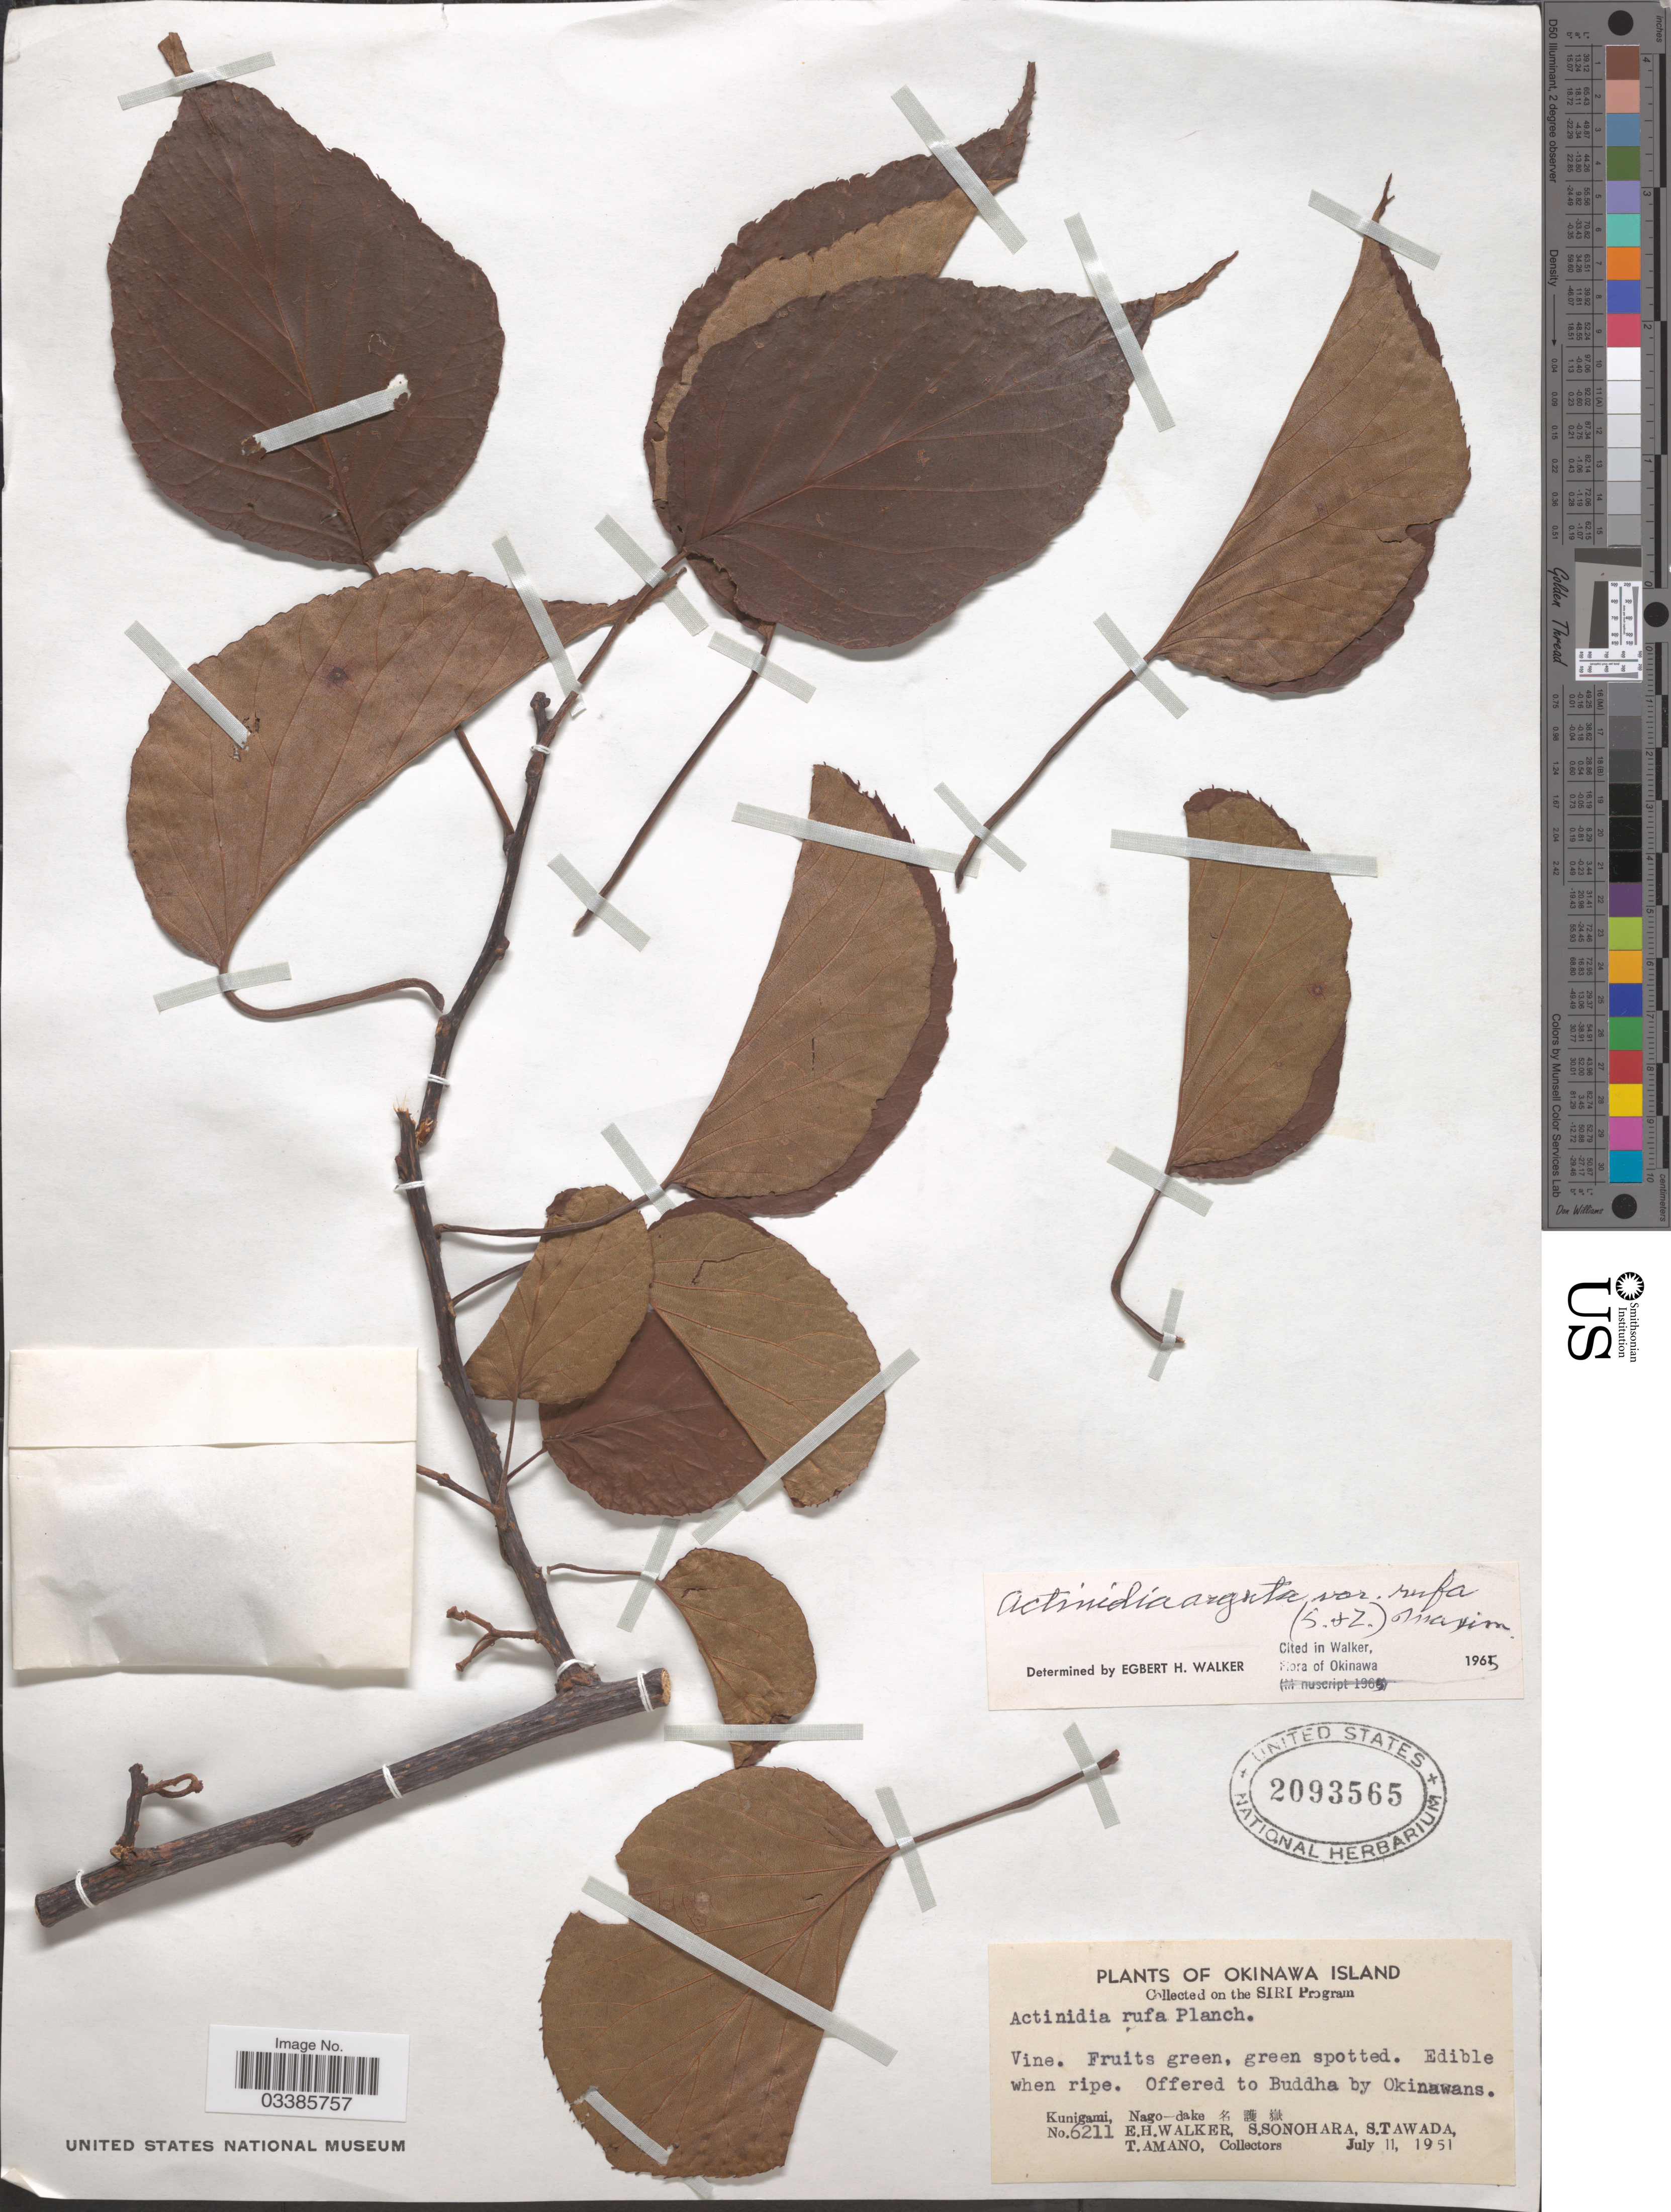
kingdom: Plantae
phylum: Tracheophyta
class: Magnoliopsida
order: Ericales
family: Actinidiaceae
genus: Actinidia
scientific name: Actinidia arguta var. rufa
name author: (Siebold & Zucc.) Maxim.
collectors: E. H. Walker, S. Sonohara, S. Tawada & T. Amano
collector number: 6211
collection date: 1951-07-11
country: Japan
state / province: Okinawa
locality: Okinawa Island. Offered to Buddha to Okinawans. Kunigami, Nago-dake X.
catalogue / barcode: US 2093565